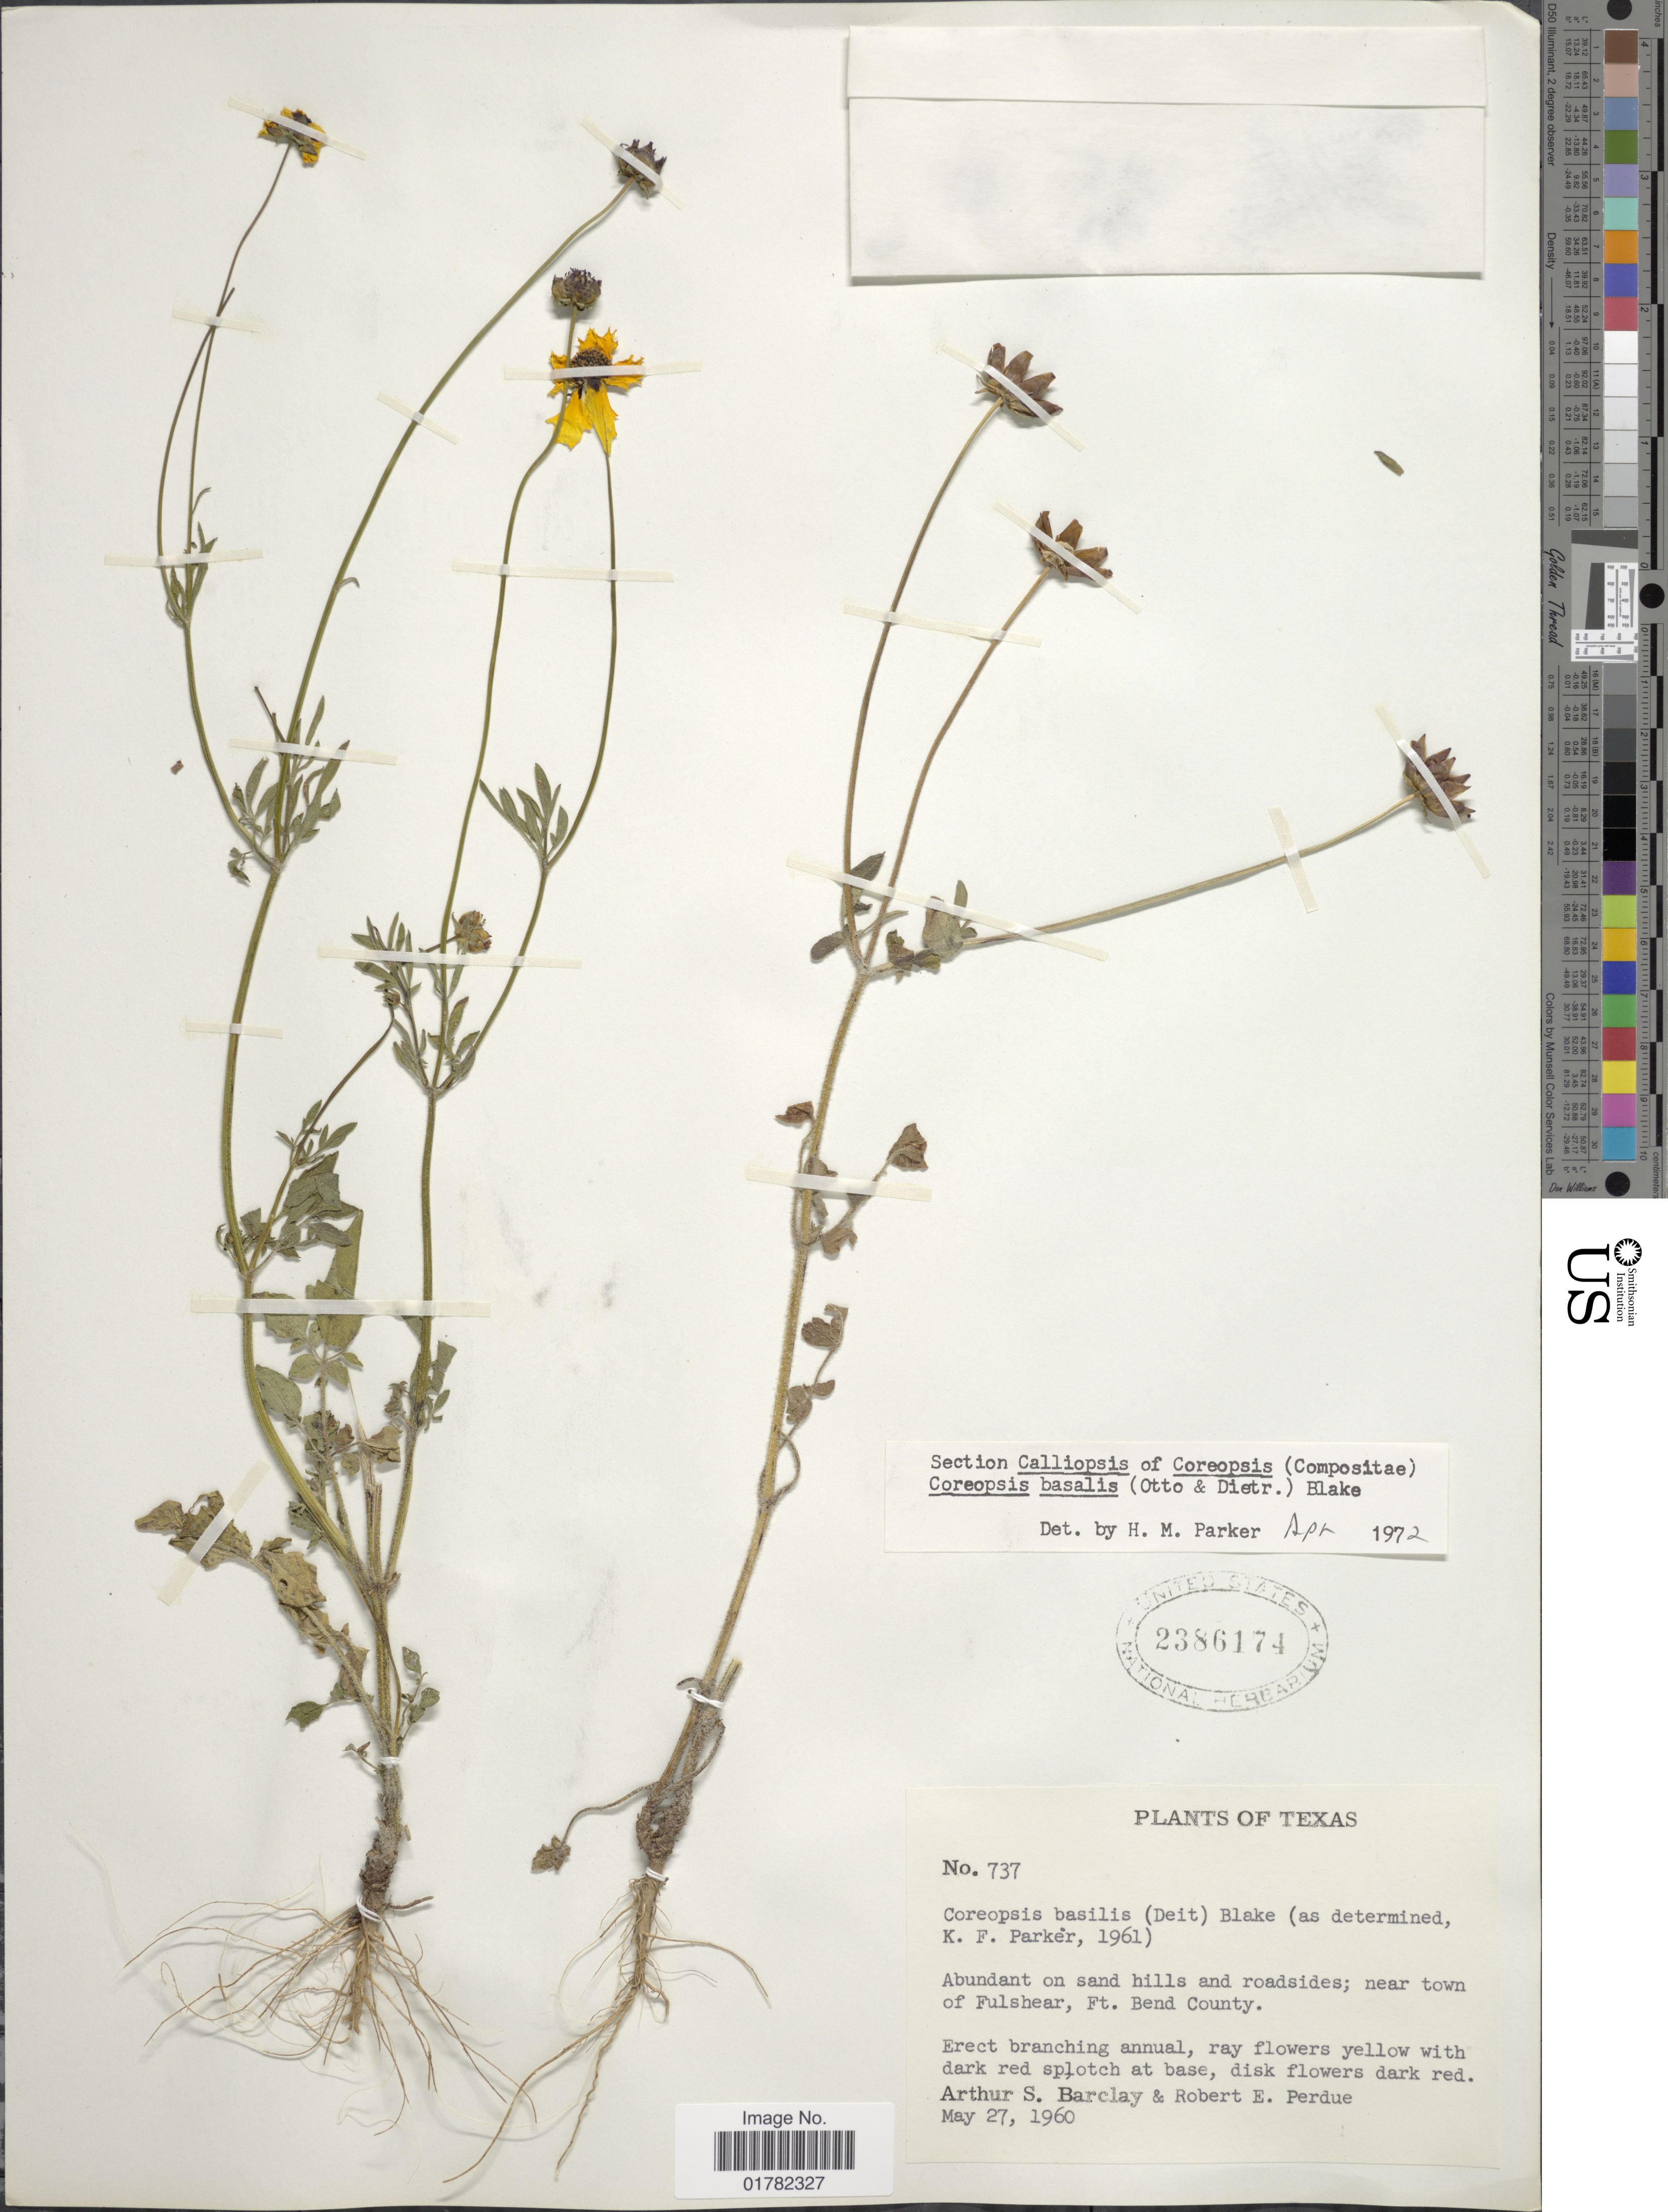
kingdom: Plantae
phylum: Tracheophyta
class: Magnoliopsida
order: Asterales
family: Asteraceae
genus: Coreopsis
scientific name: Coreopsis basalis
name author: S.F. Blake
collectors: A. S. Barclay & R. E. Perdue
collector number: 737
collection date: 1960-05-27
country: United States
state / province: Texas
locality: Abundant on sand hills and roadsides; near town of Fulshear, Ft, Bend County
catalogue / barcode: US 2386174